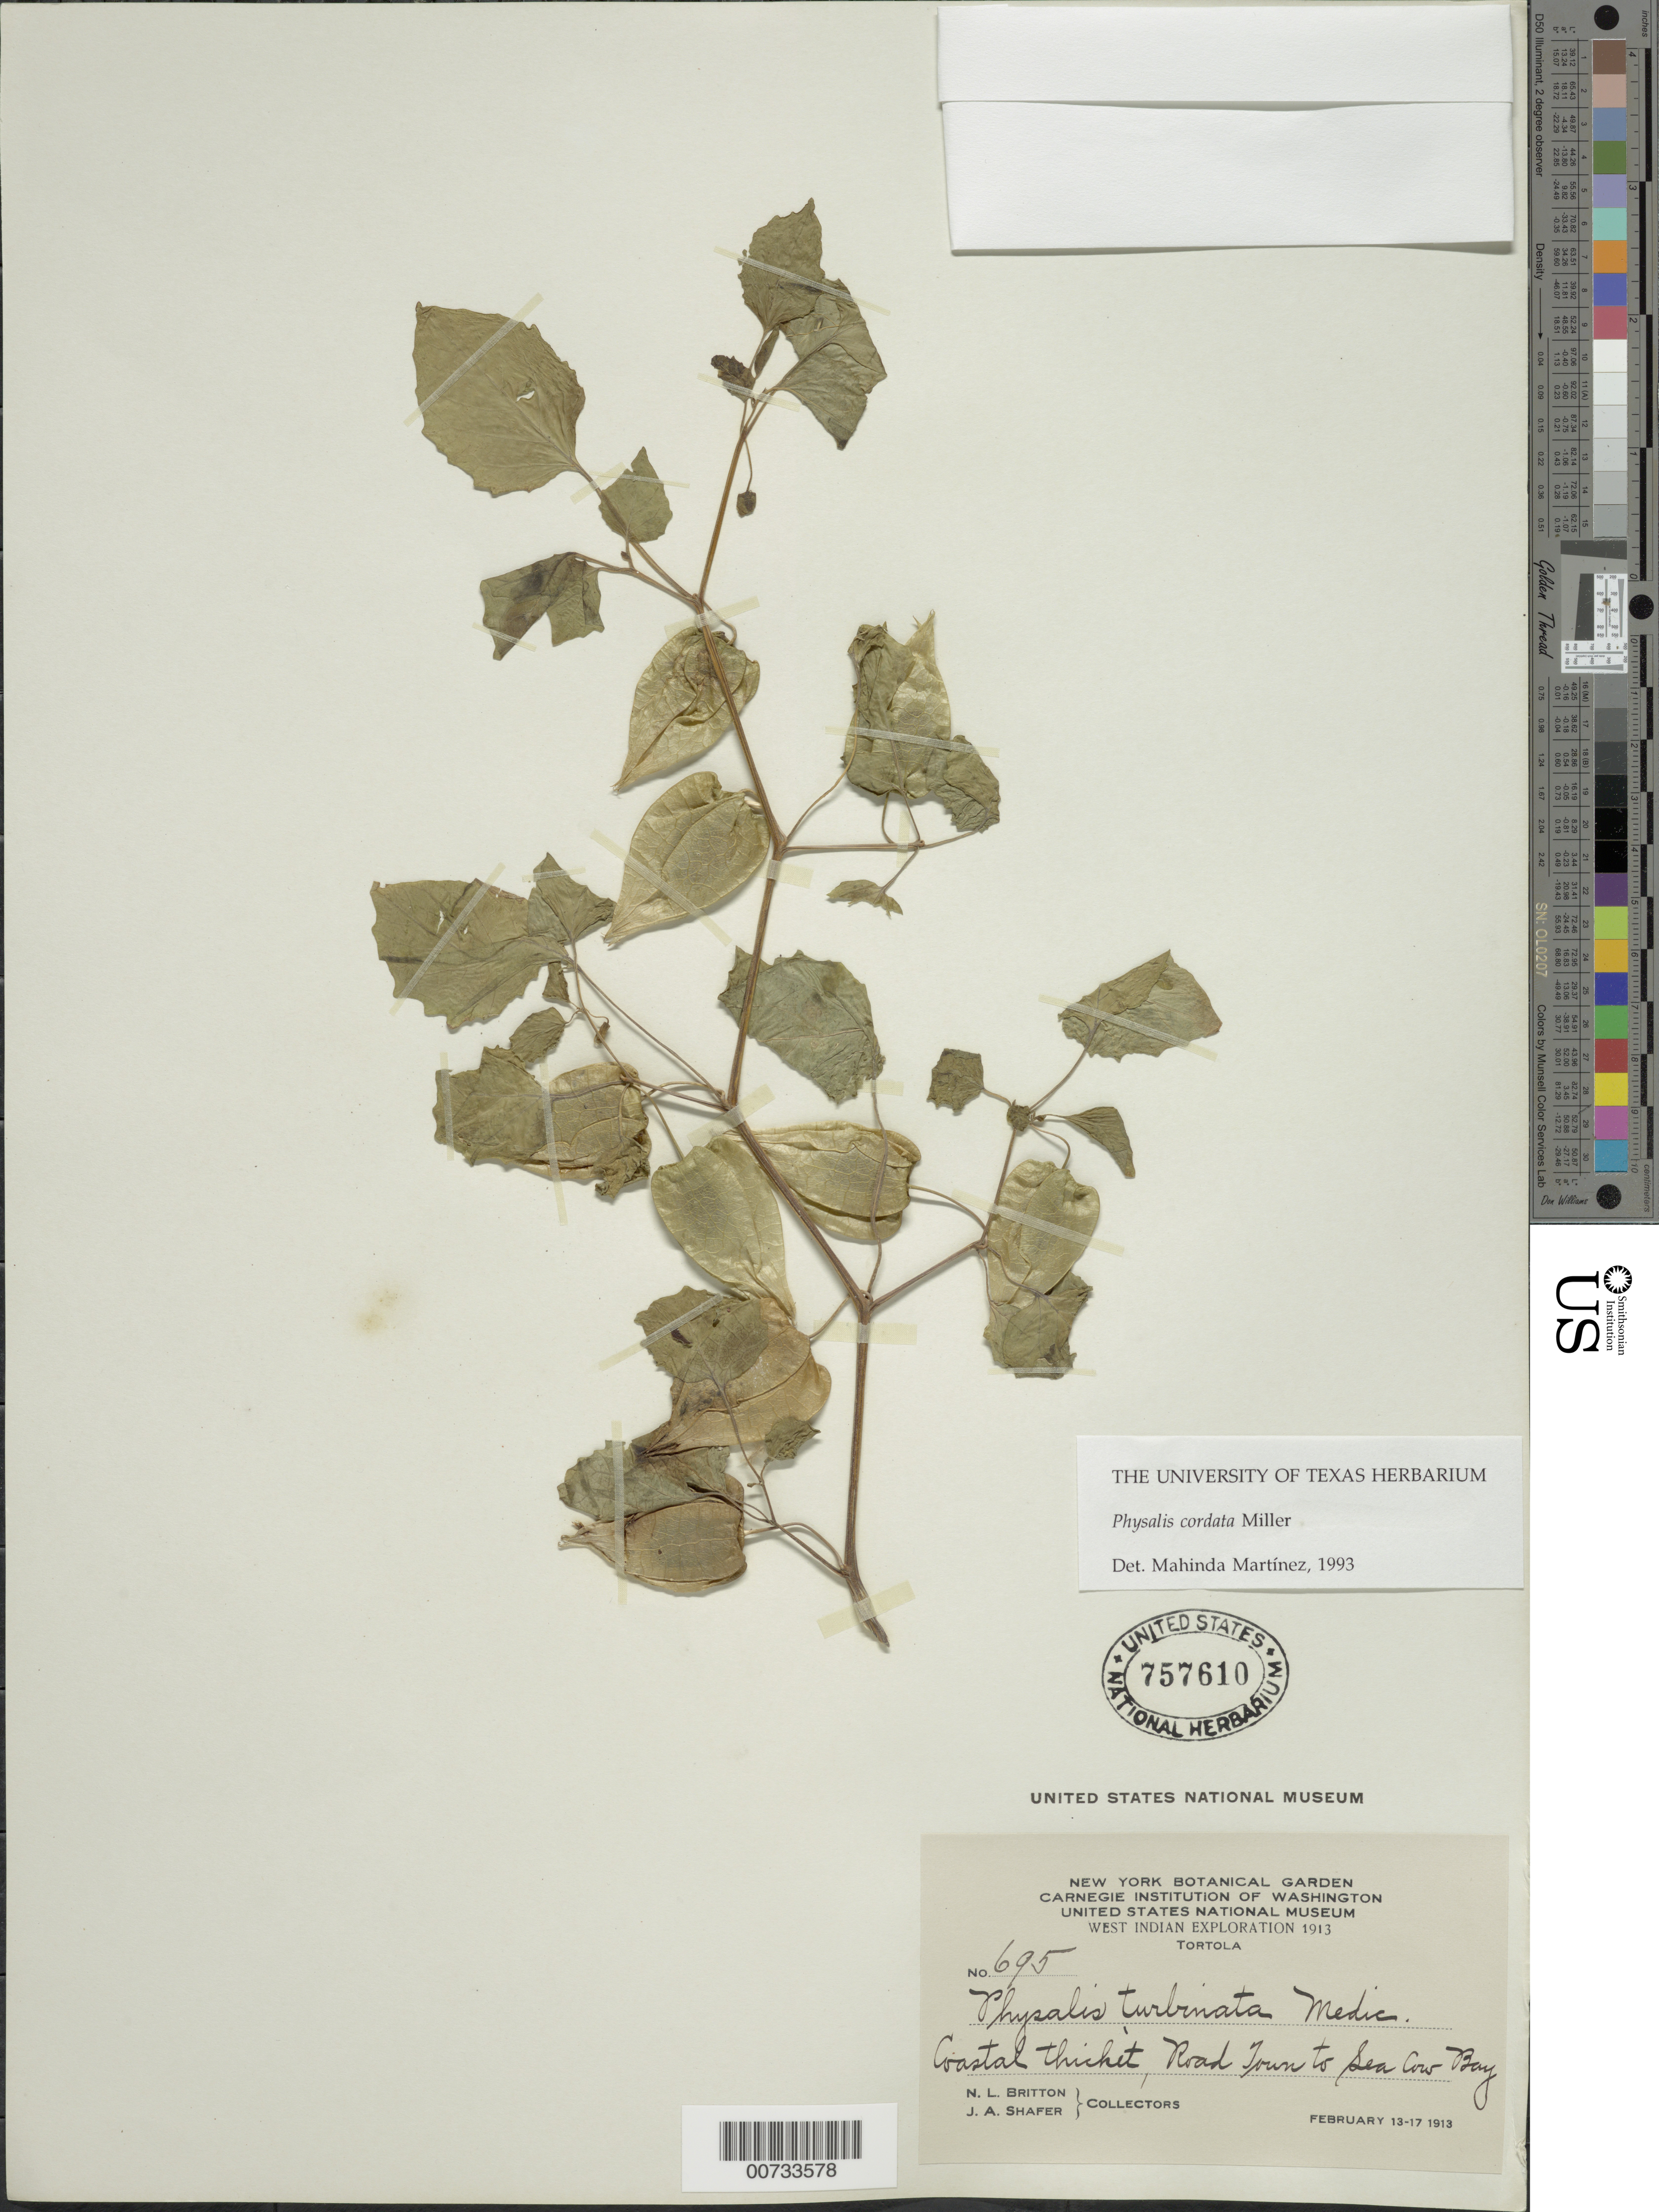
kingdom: Plantae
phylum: Tracheophyta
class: Magnoliopsida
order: Solanales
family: Solanaceae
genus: Physalis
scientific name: Physalis cordata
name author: Mill.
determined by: Martinez, M.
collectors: N. Britton & J. A. Shafer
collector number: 695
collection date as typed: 13 Feb 1913 to 17 Feb 1913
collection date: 1913-02-13/1913-02-17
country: British Virgin Islands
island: Tortola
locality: Road Town to Sea Cow Bay.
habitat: Coastal thicket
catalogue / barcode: US 757610